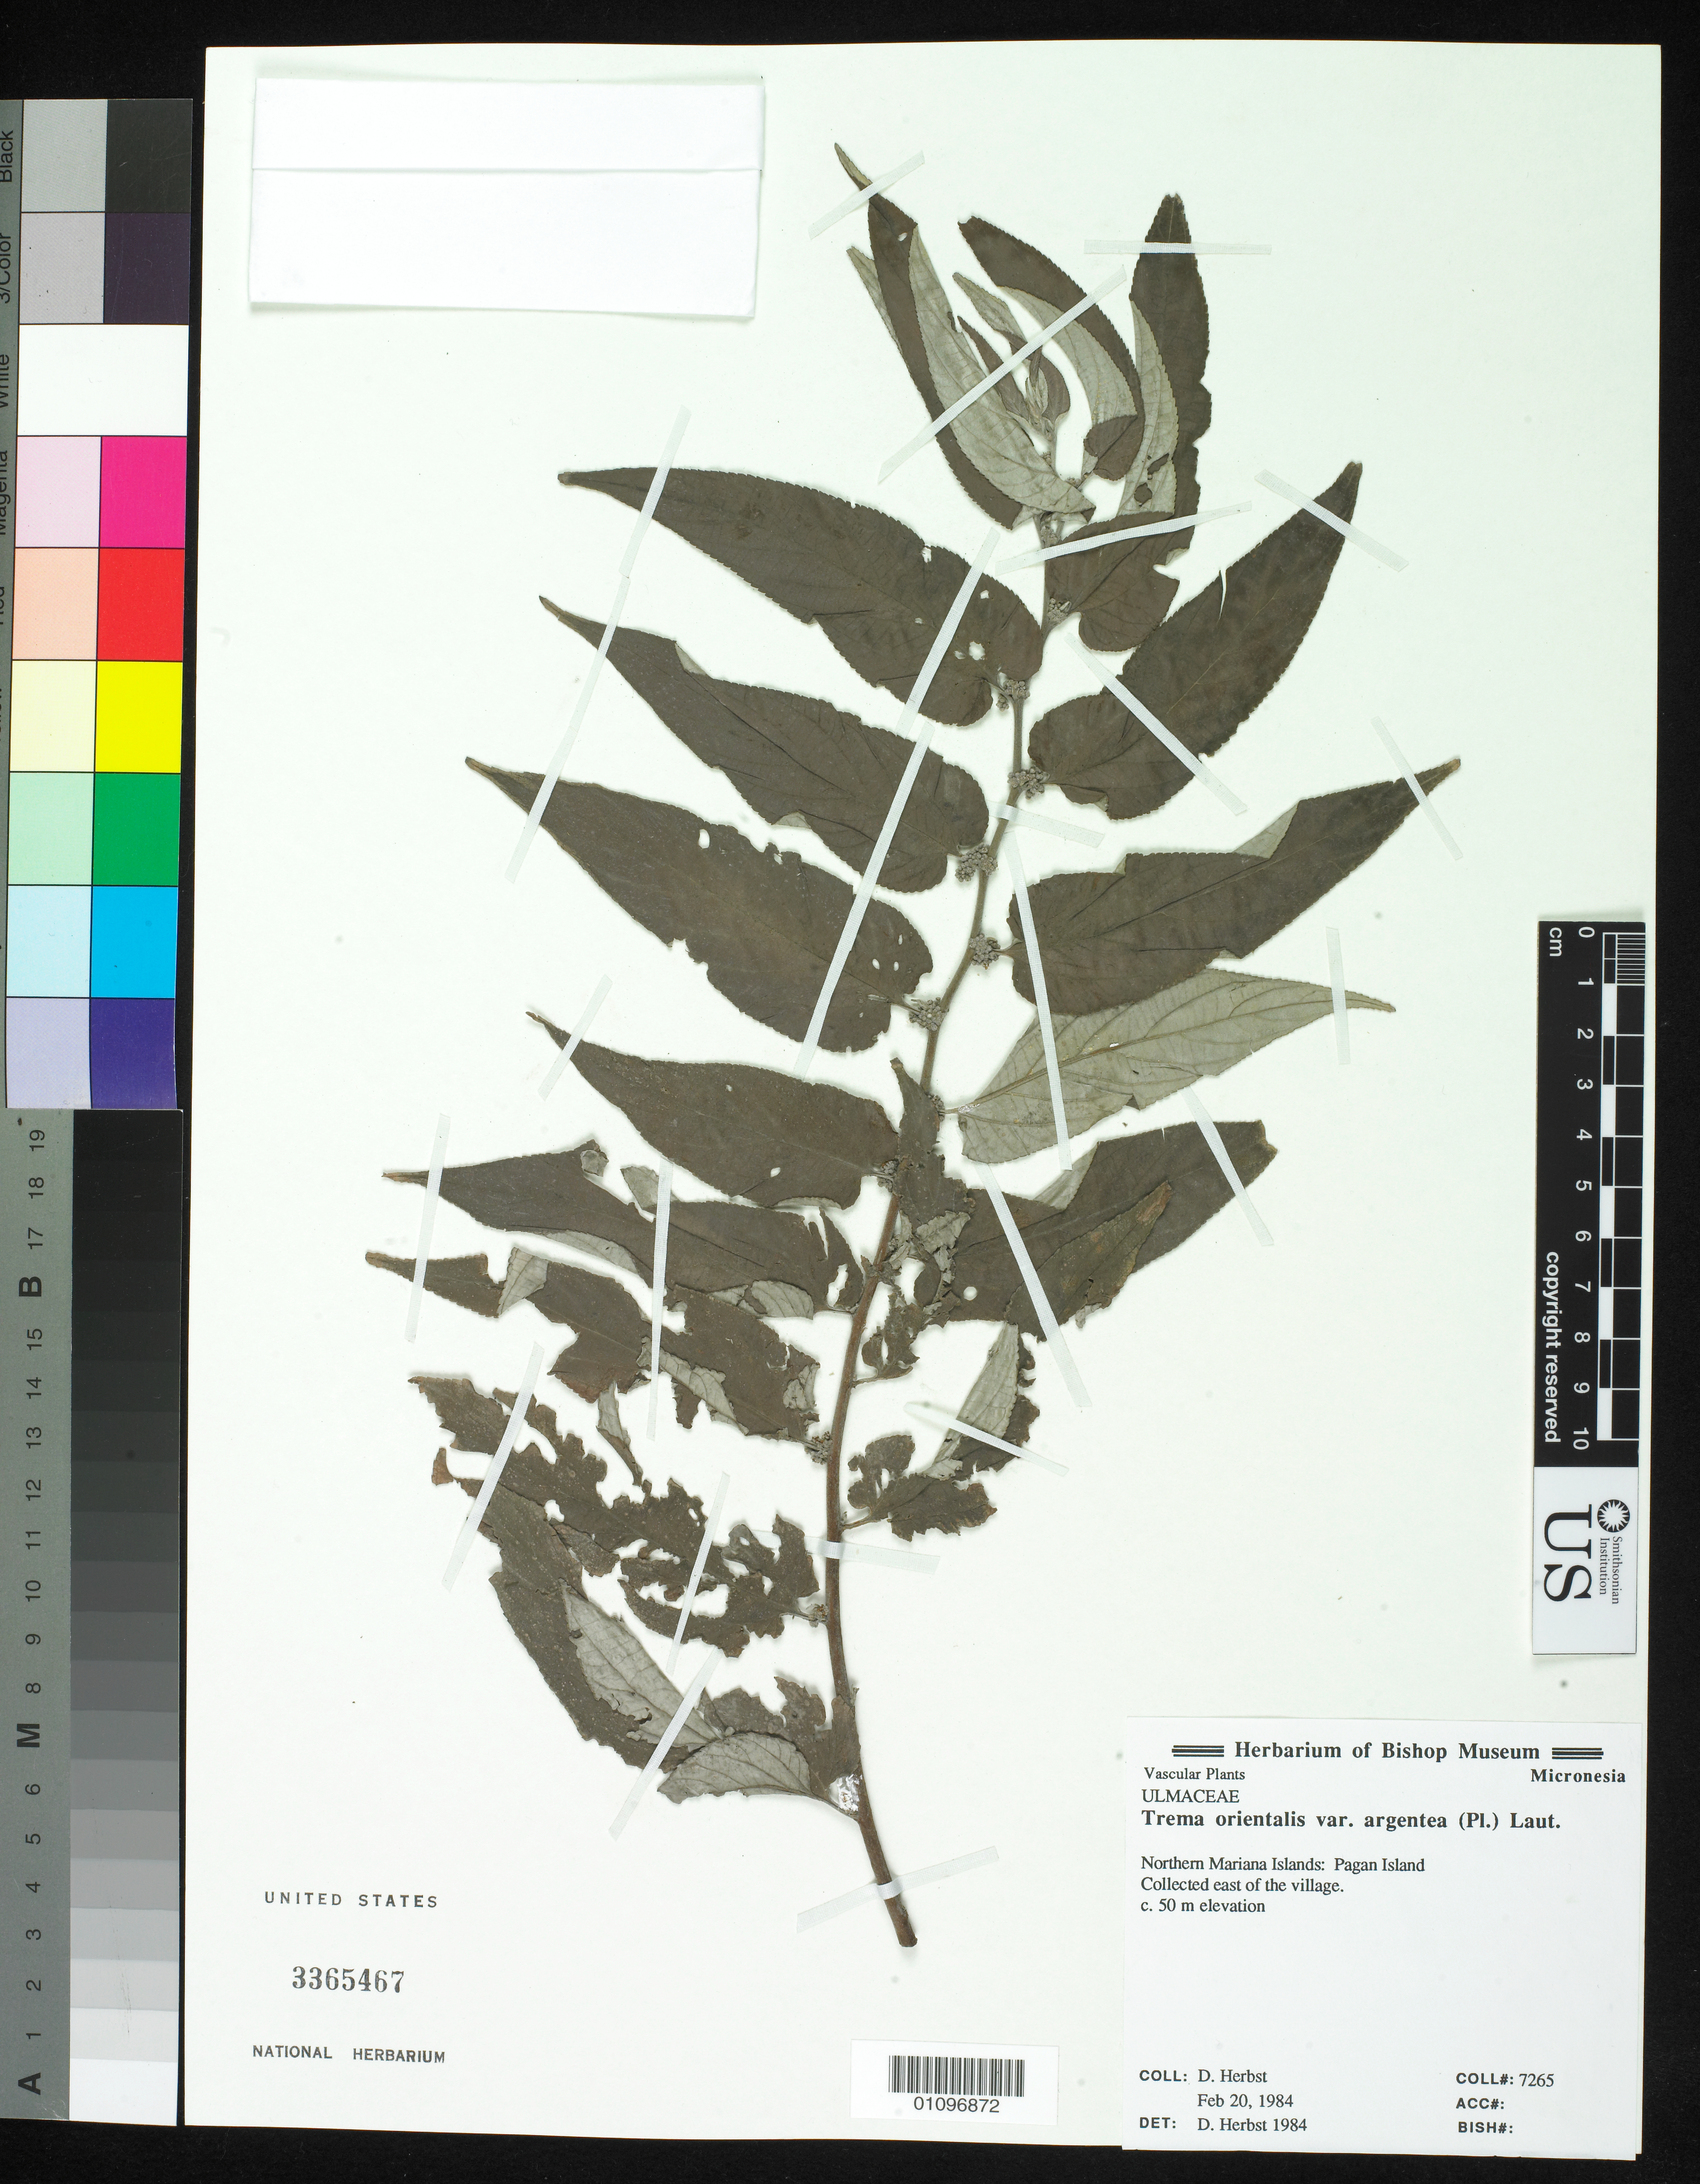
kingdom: Plantae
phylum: Tracheophyta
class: Magnoliopsida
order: Rosales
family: Cannabaceae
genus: Trema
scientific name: Trema orientale var. argentea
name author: (Planch.) Lauterb.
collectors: D. R. Herbst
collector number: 7265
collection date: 1984-02-20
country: Northern Mariana Islands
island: Pagan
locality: Collected E of the village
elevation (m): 15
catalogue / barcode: US 3365467